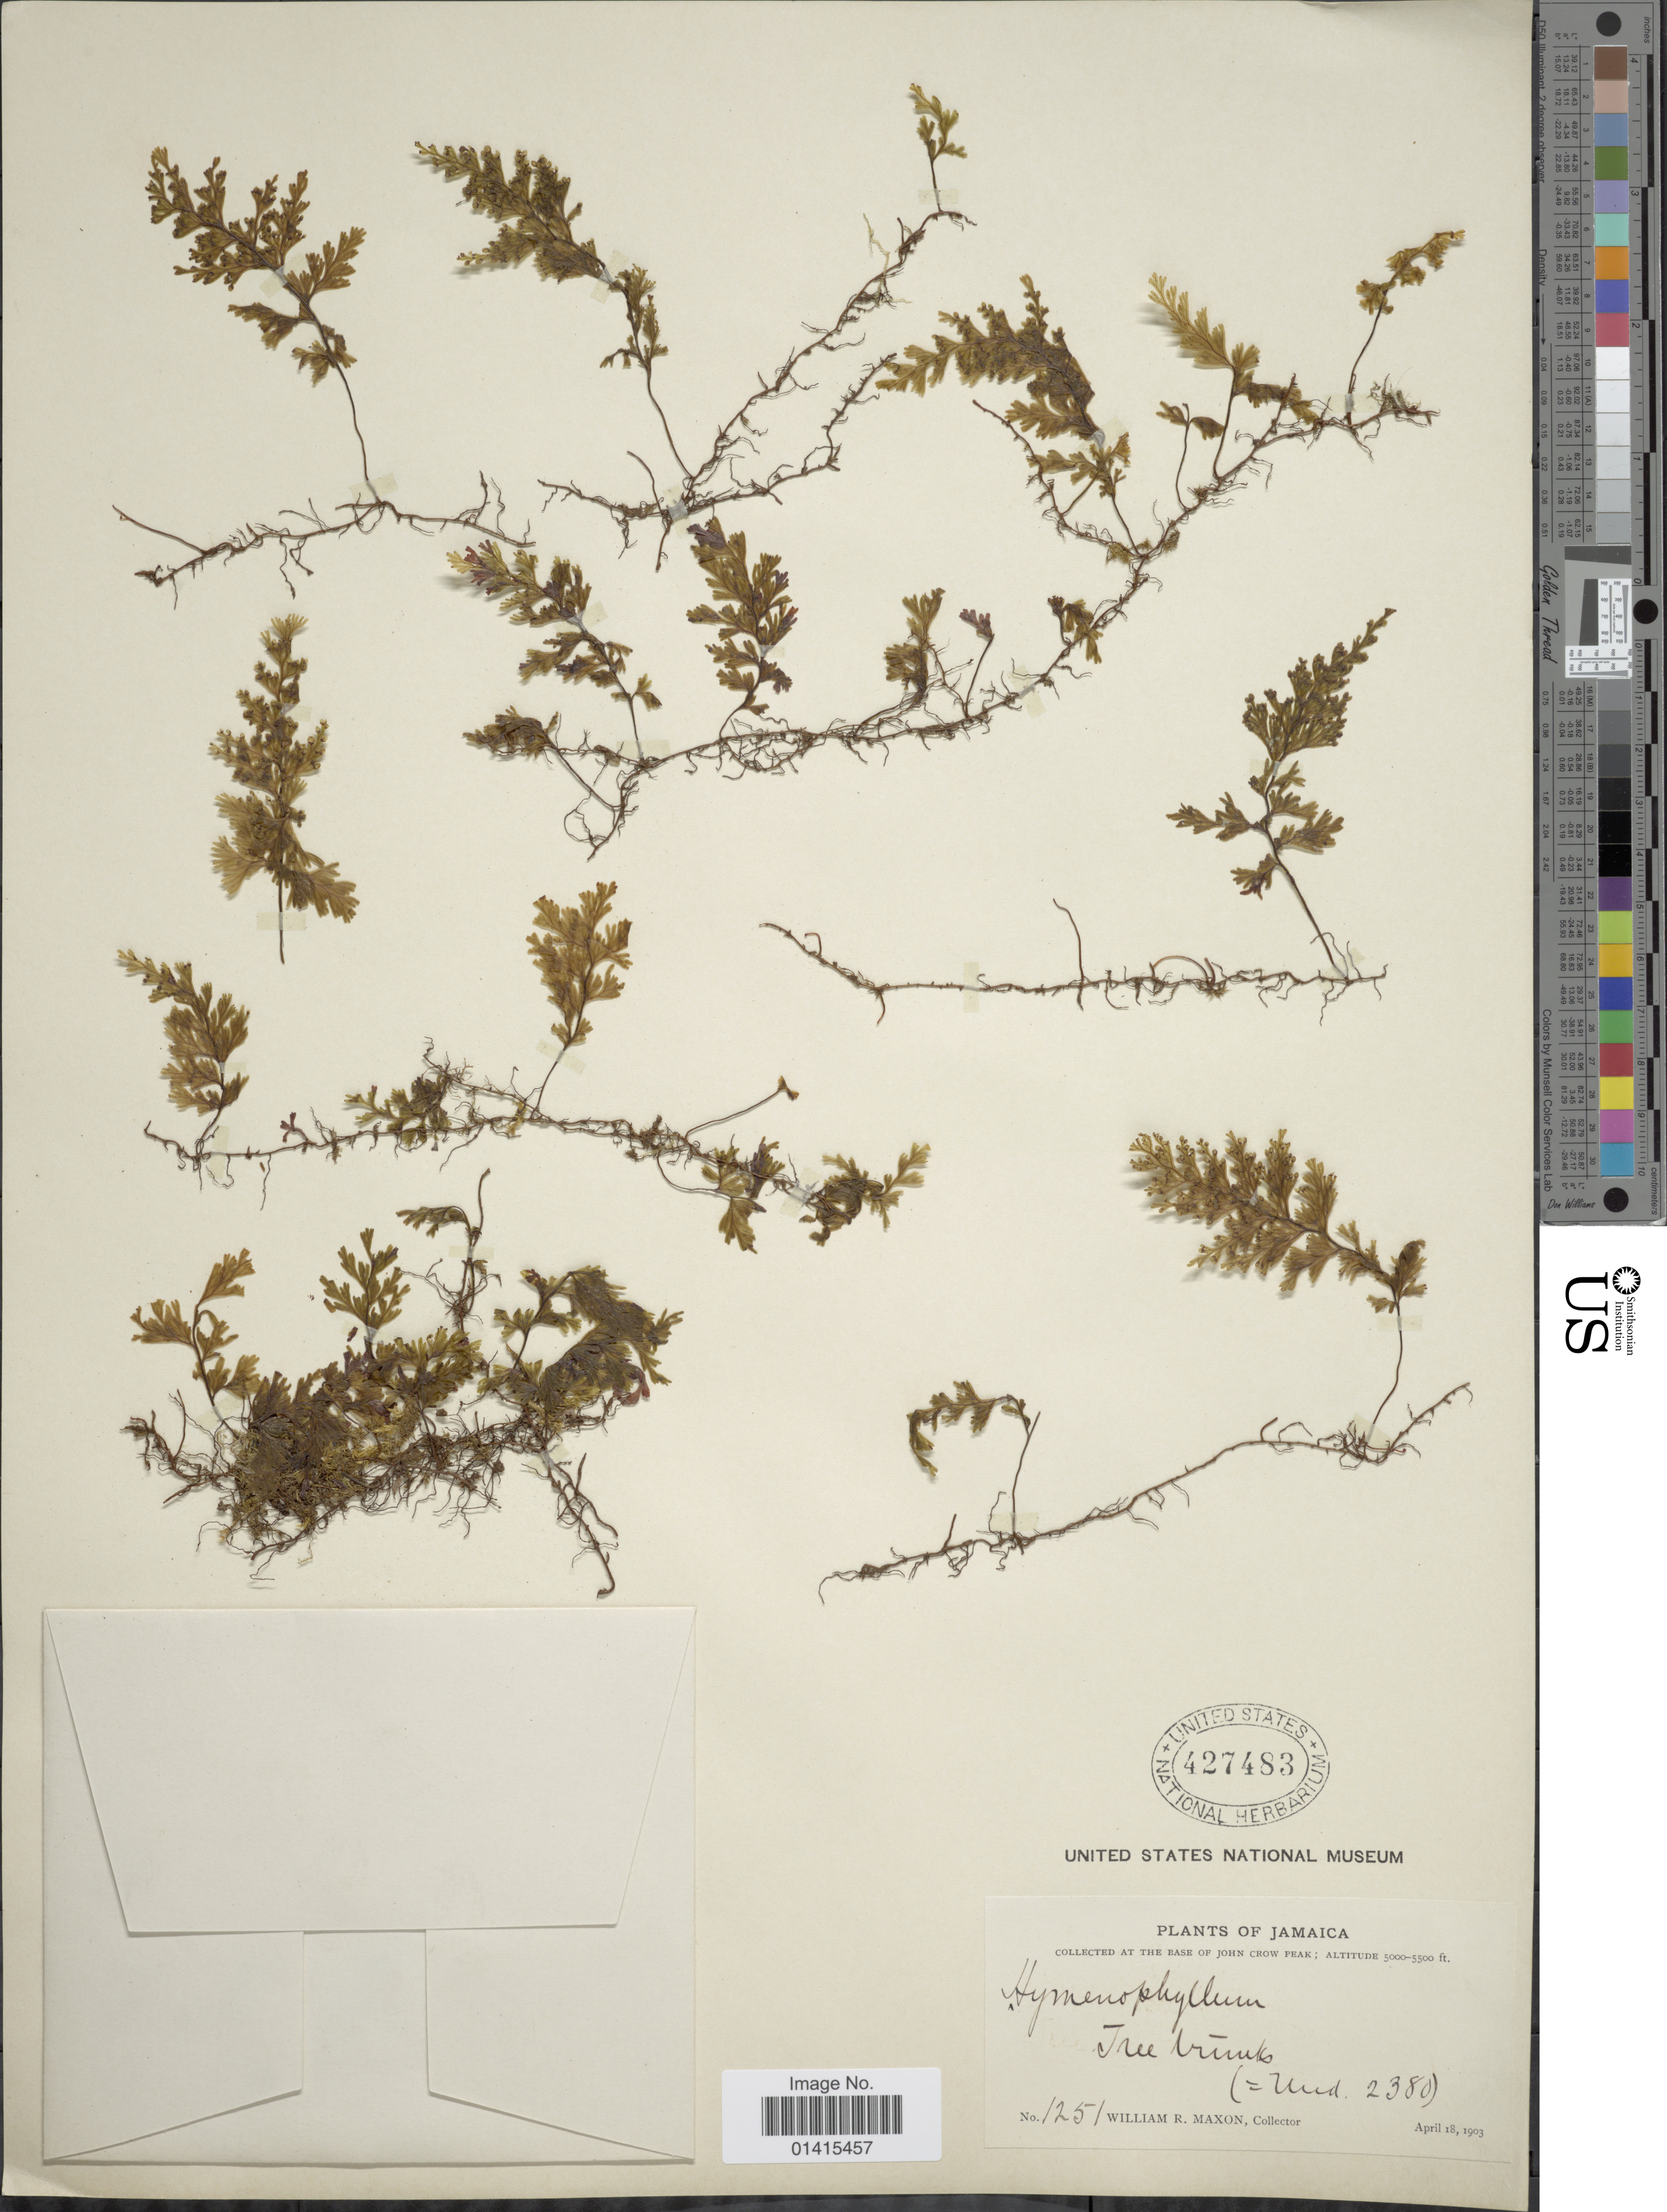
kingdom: Plantae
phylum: Tracheophyta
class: Polypodiopsida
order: Hymenophyllales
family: Hymenophyllaceae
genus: Hymenophyllum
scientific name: Hymenophyllum polyanthos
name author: (Sw.) Sw.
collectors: W. R. Maxon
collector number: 1251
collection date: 1903-04-18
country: Jamaica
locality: At base of John Crow Peak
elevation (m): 1524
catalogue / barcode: US 427483